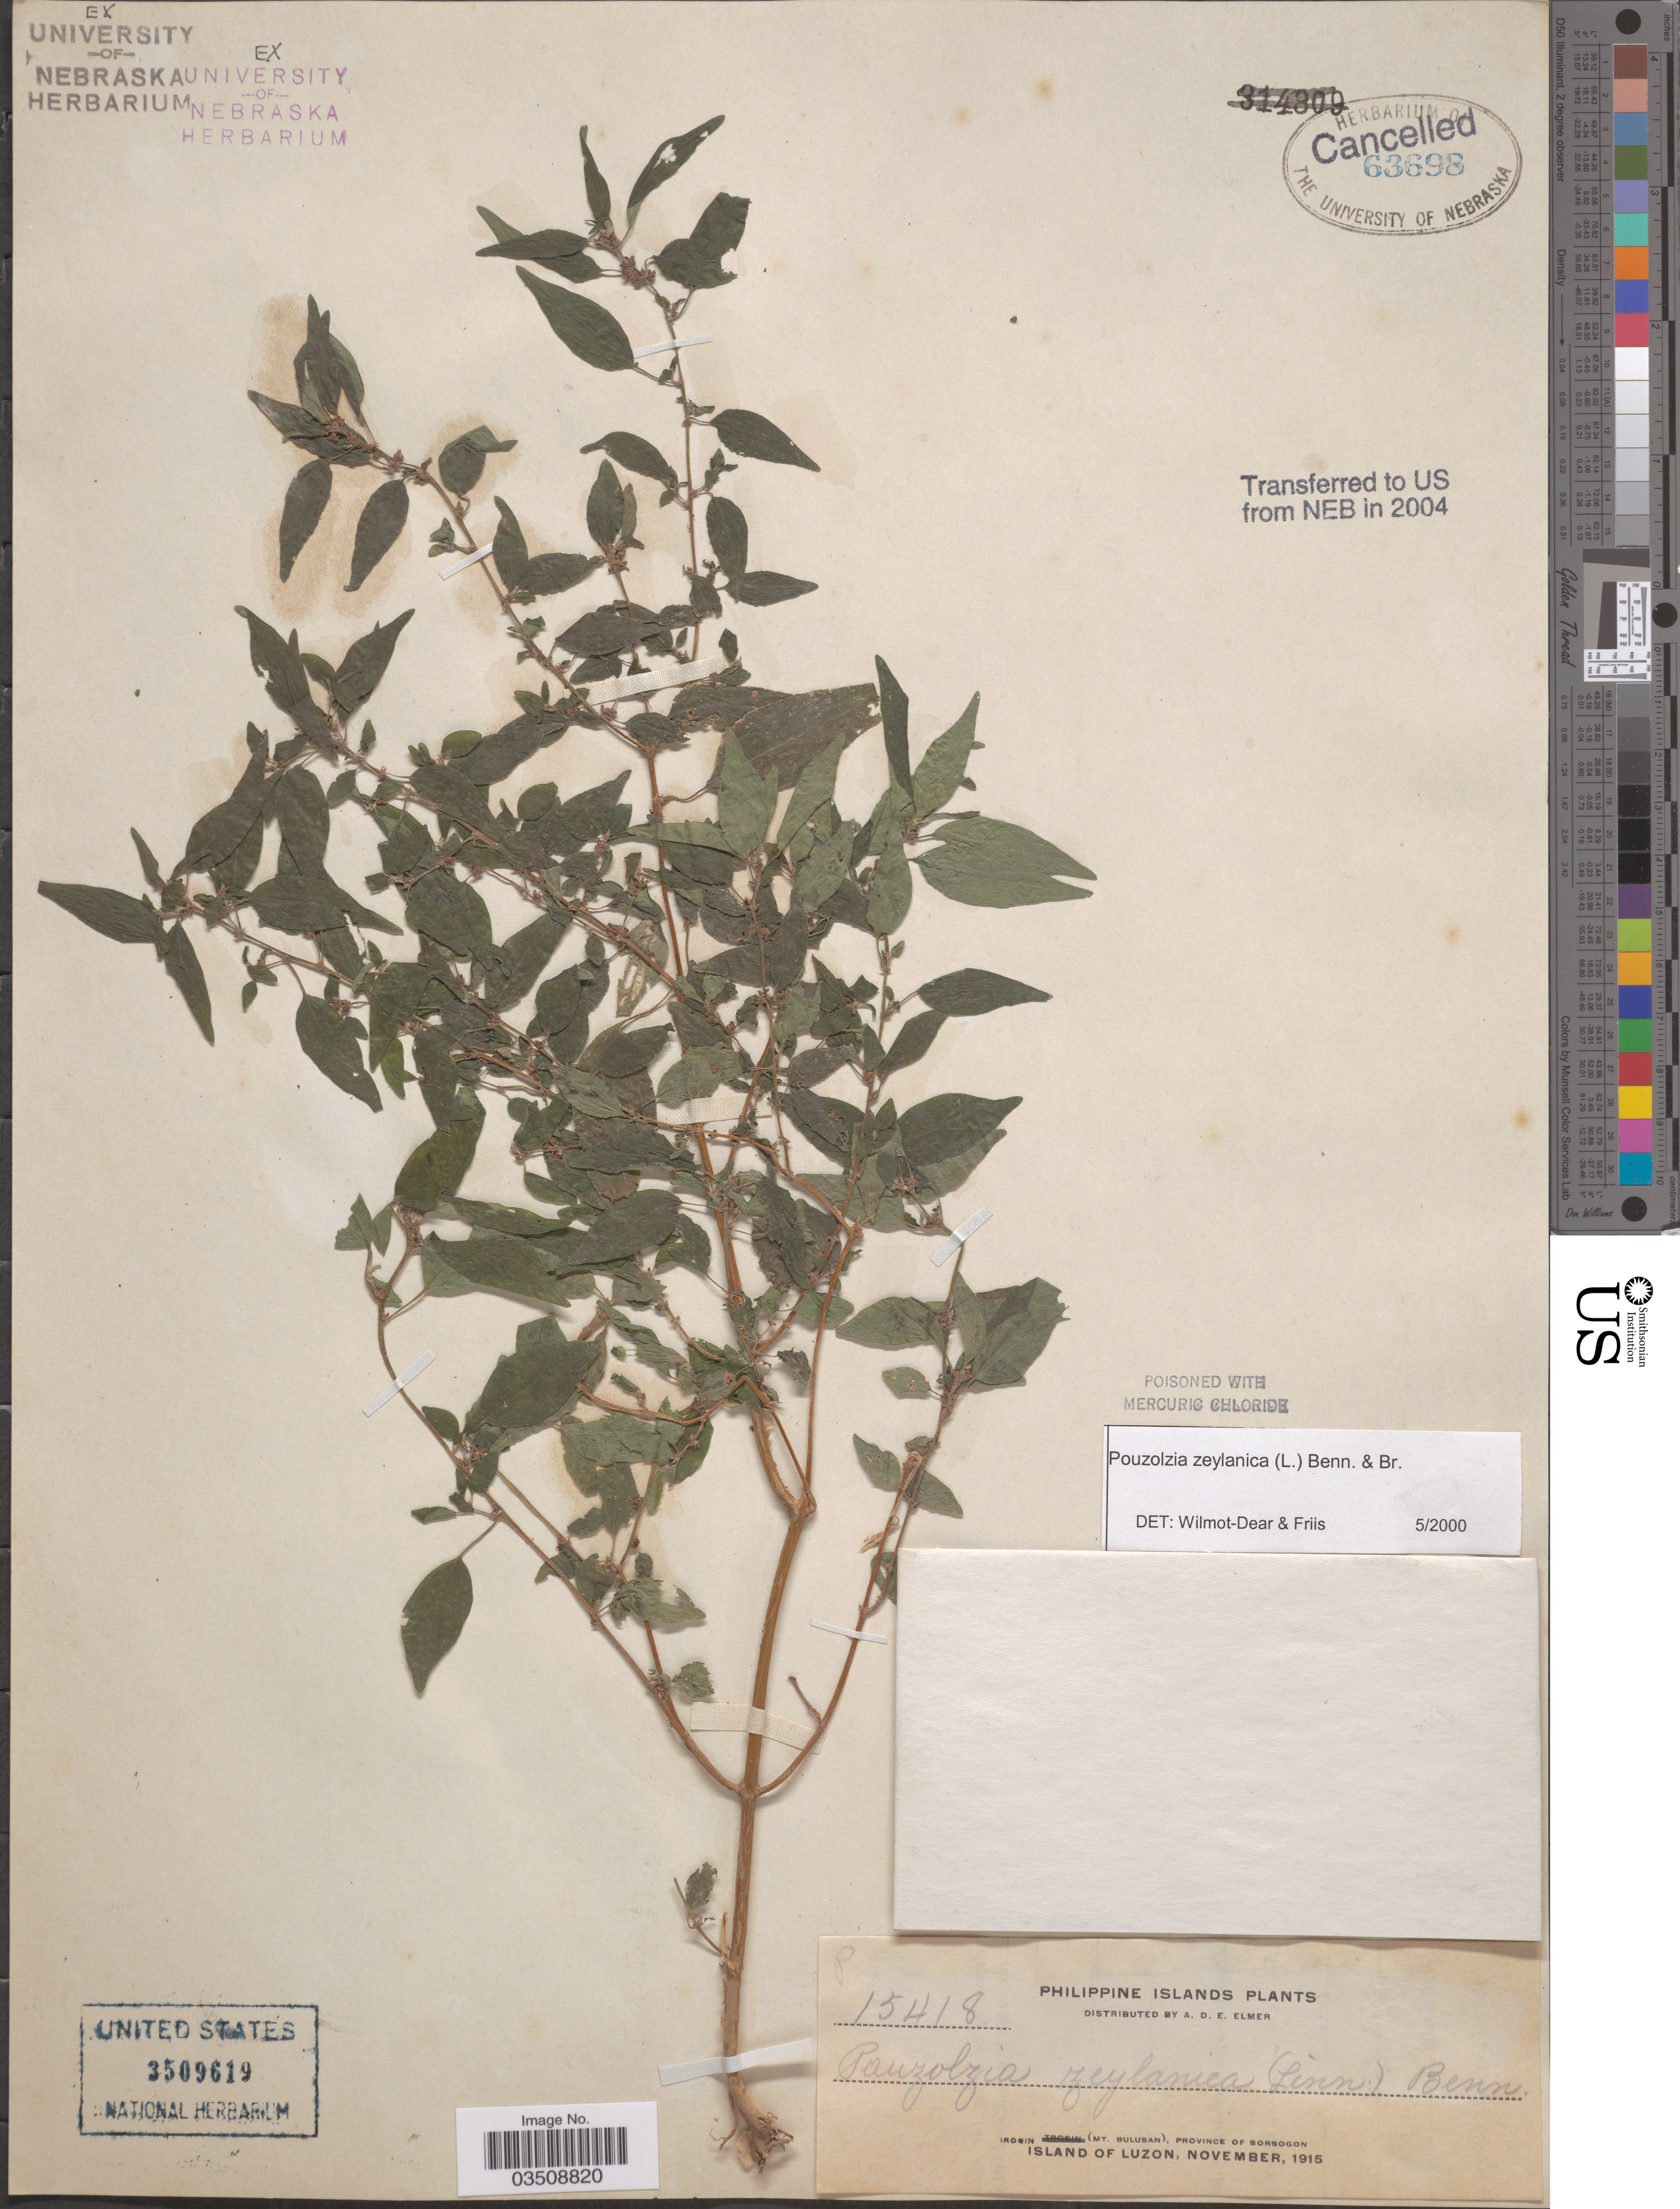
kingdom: Plantae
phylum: Tracheophyta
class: Magnoliopsida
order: Rosales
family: Urticaceae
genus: Pouzolzia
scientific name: Pouzolzia zeylanica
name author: (L.) Benn.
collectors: A. D. E. Elmer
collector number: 15418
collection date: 1915-11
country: Philippines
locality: Irosin (Mt. Bulusan), Province of Sorsogon. Island of Luzon.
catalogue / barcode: US 3509619